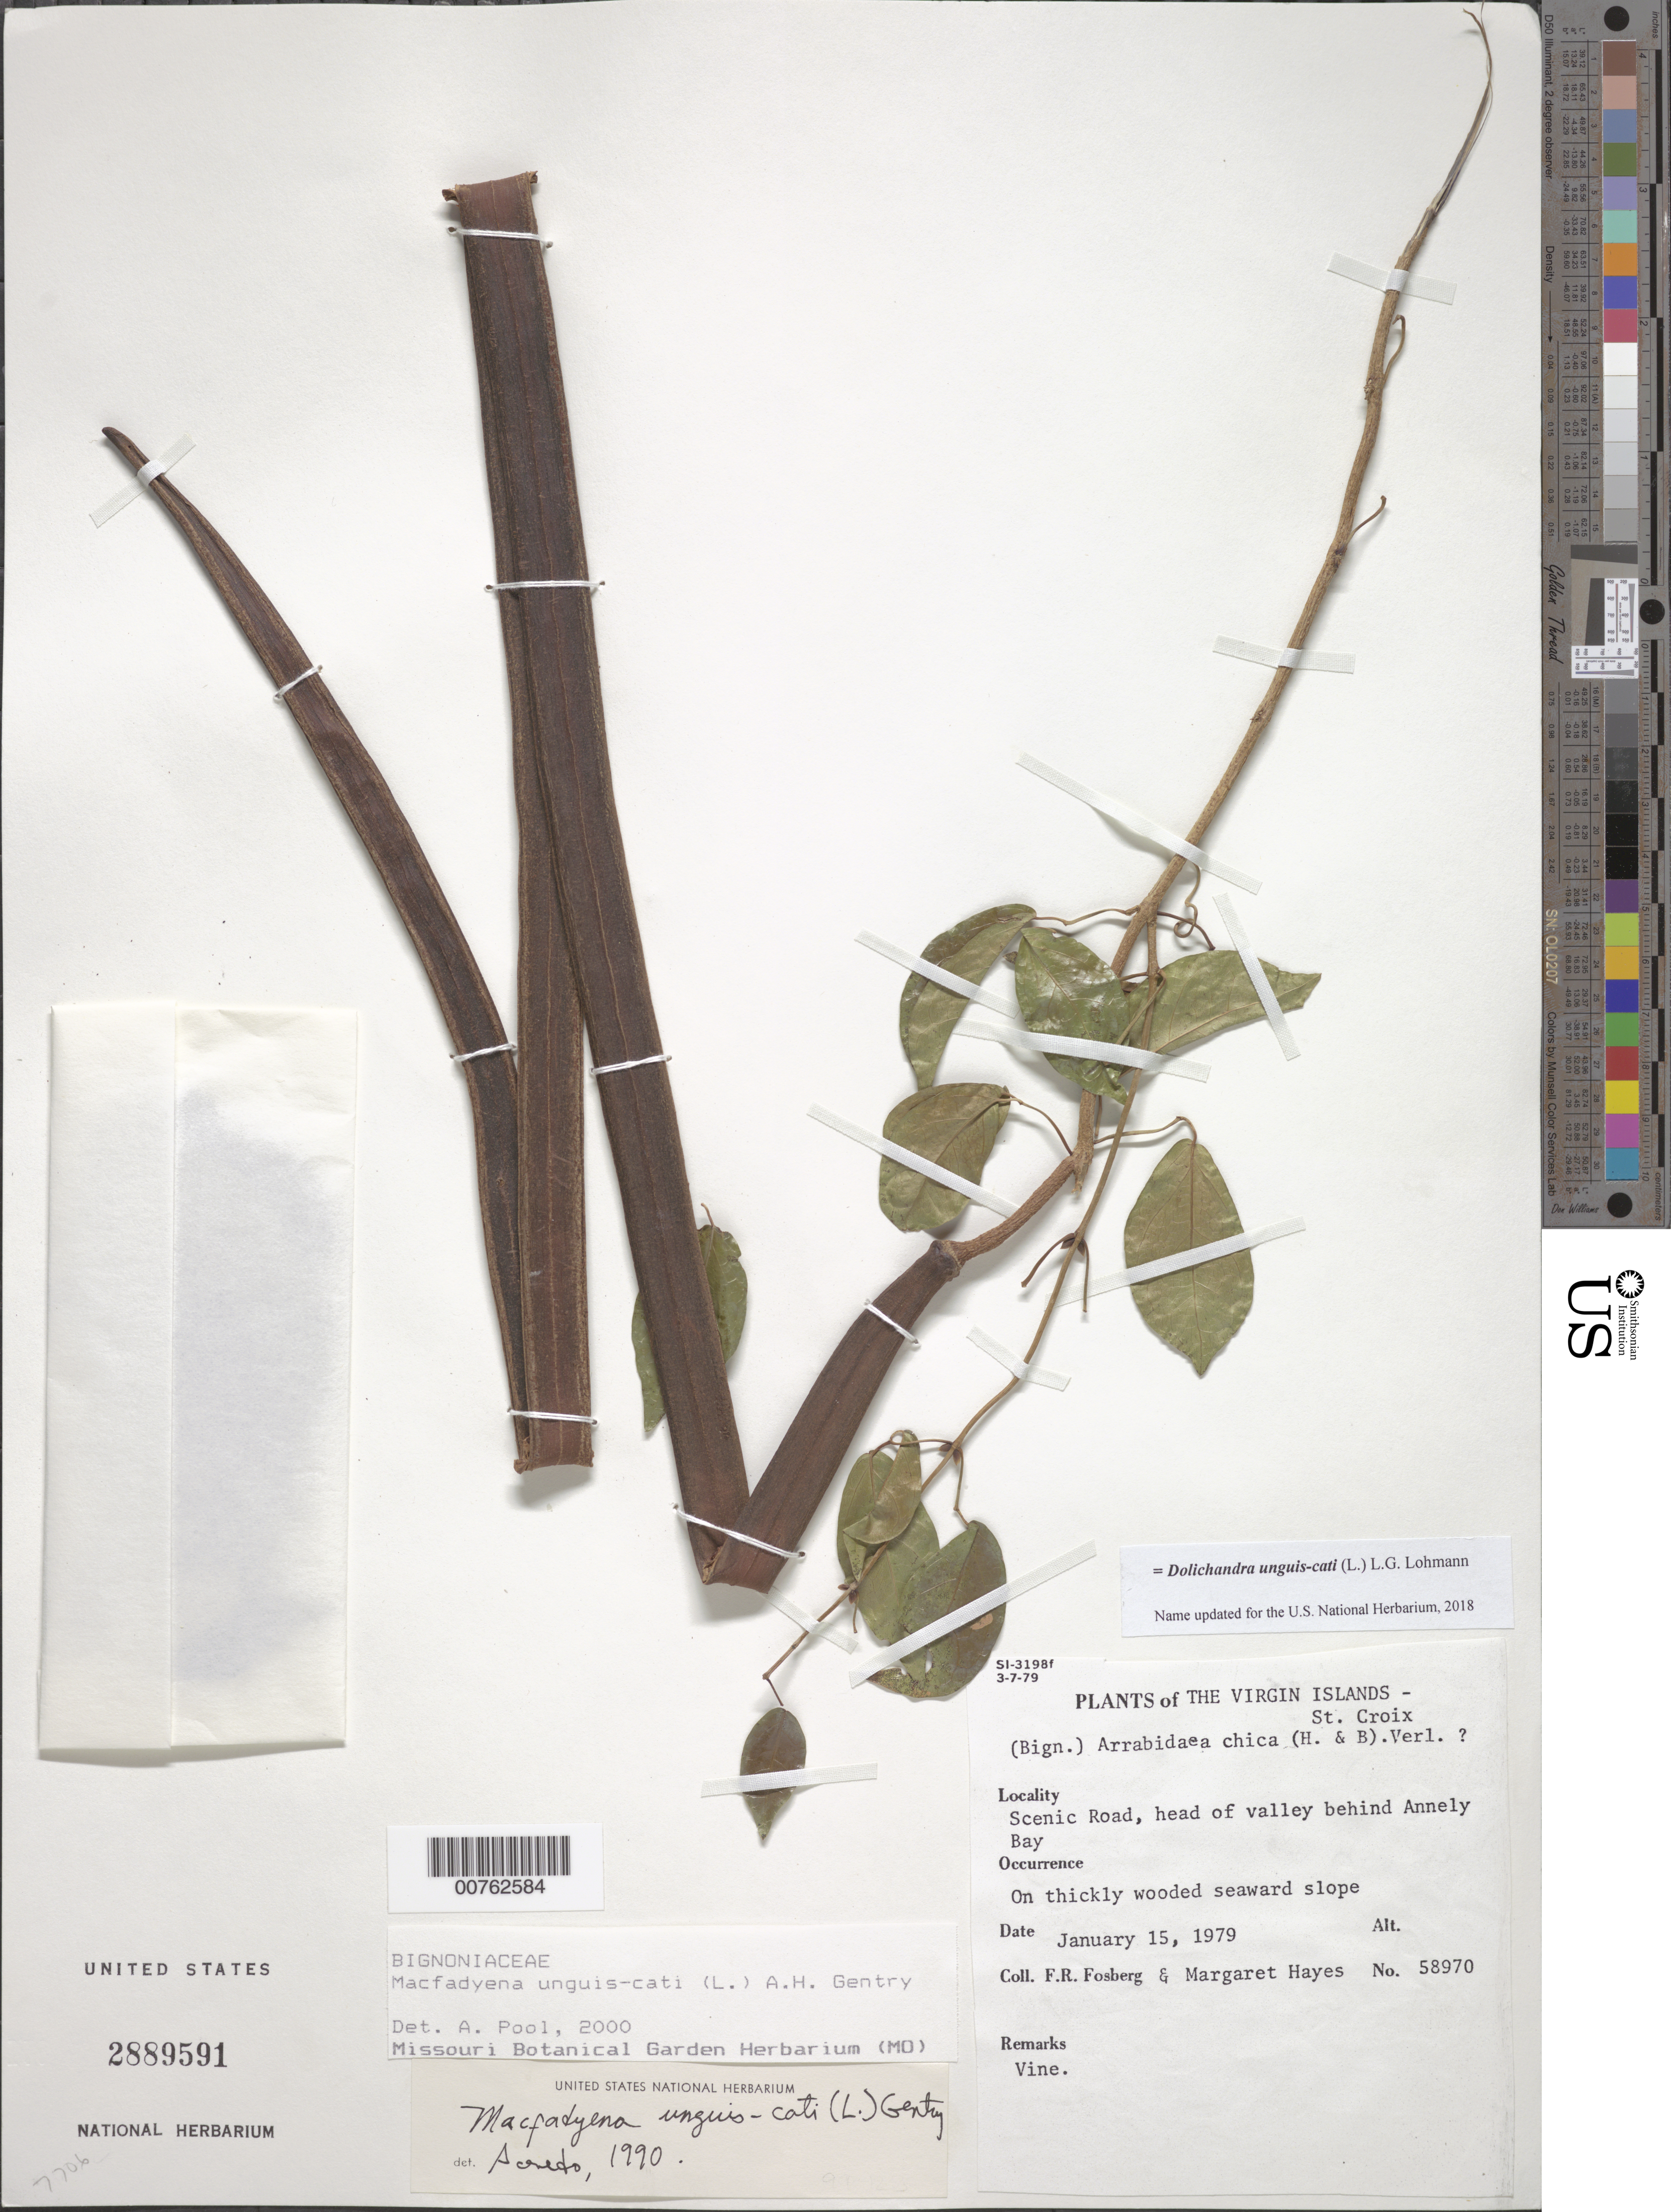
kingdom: Plantae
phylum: Tracheophyta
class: Magnoliopsida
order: Lamiales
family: Bignoniaceae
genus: Dolichandra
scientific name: Dolichandra unguis-cati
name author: (L.) L.G. Lohmann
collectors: F. R. Fosberg & M. Hayes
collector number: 58970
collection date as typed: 15 Jan 1979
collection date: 1979-01-15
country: U.S. Virgin Islands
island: St. Croix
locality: Scenic Road, head of valley behind Annely Bay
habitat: Thickly wooded seaward slopes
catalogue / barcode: US 2889591